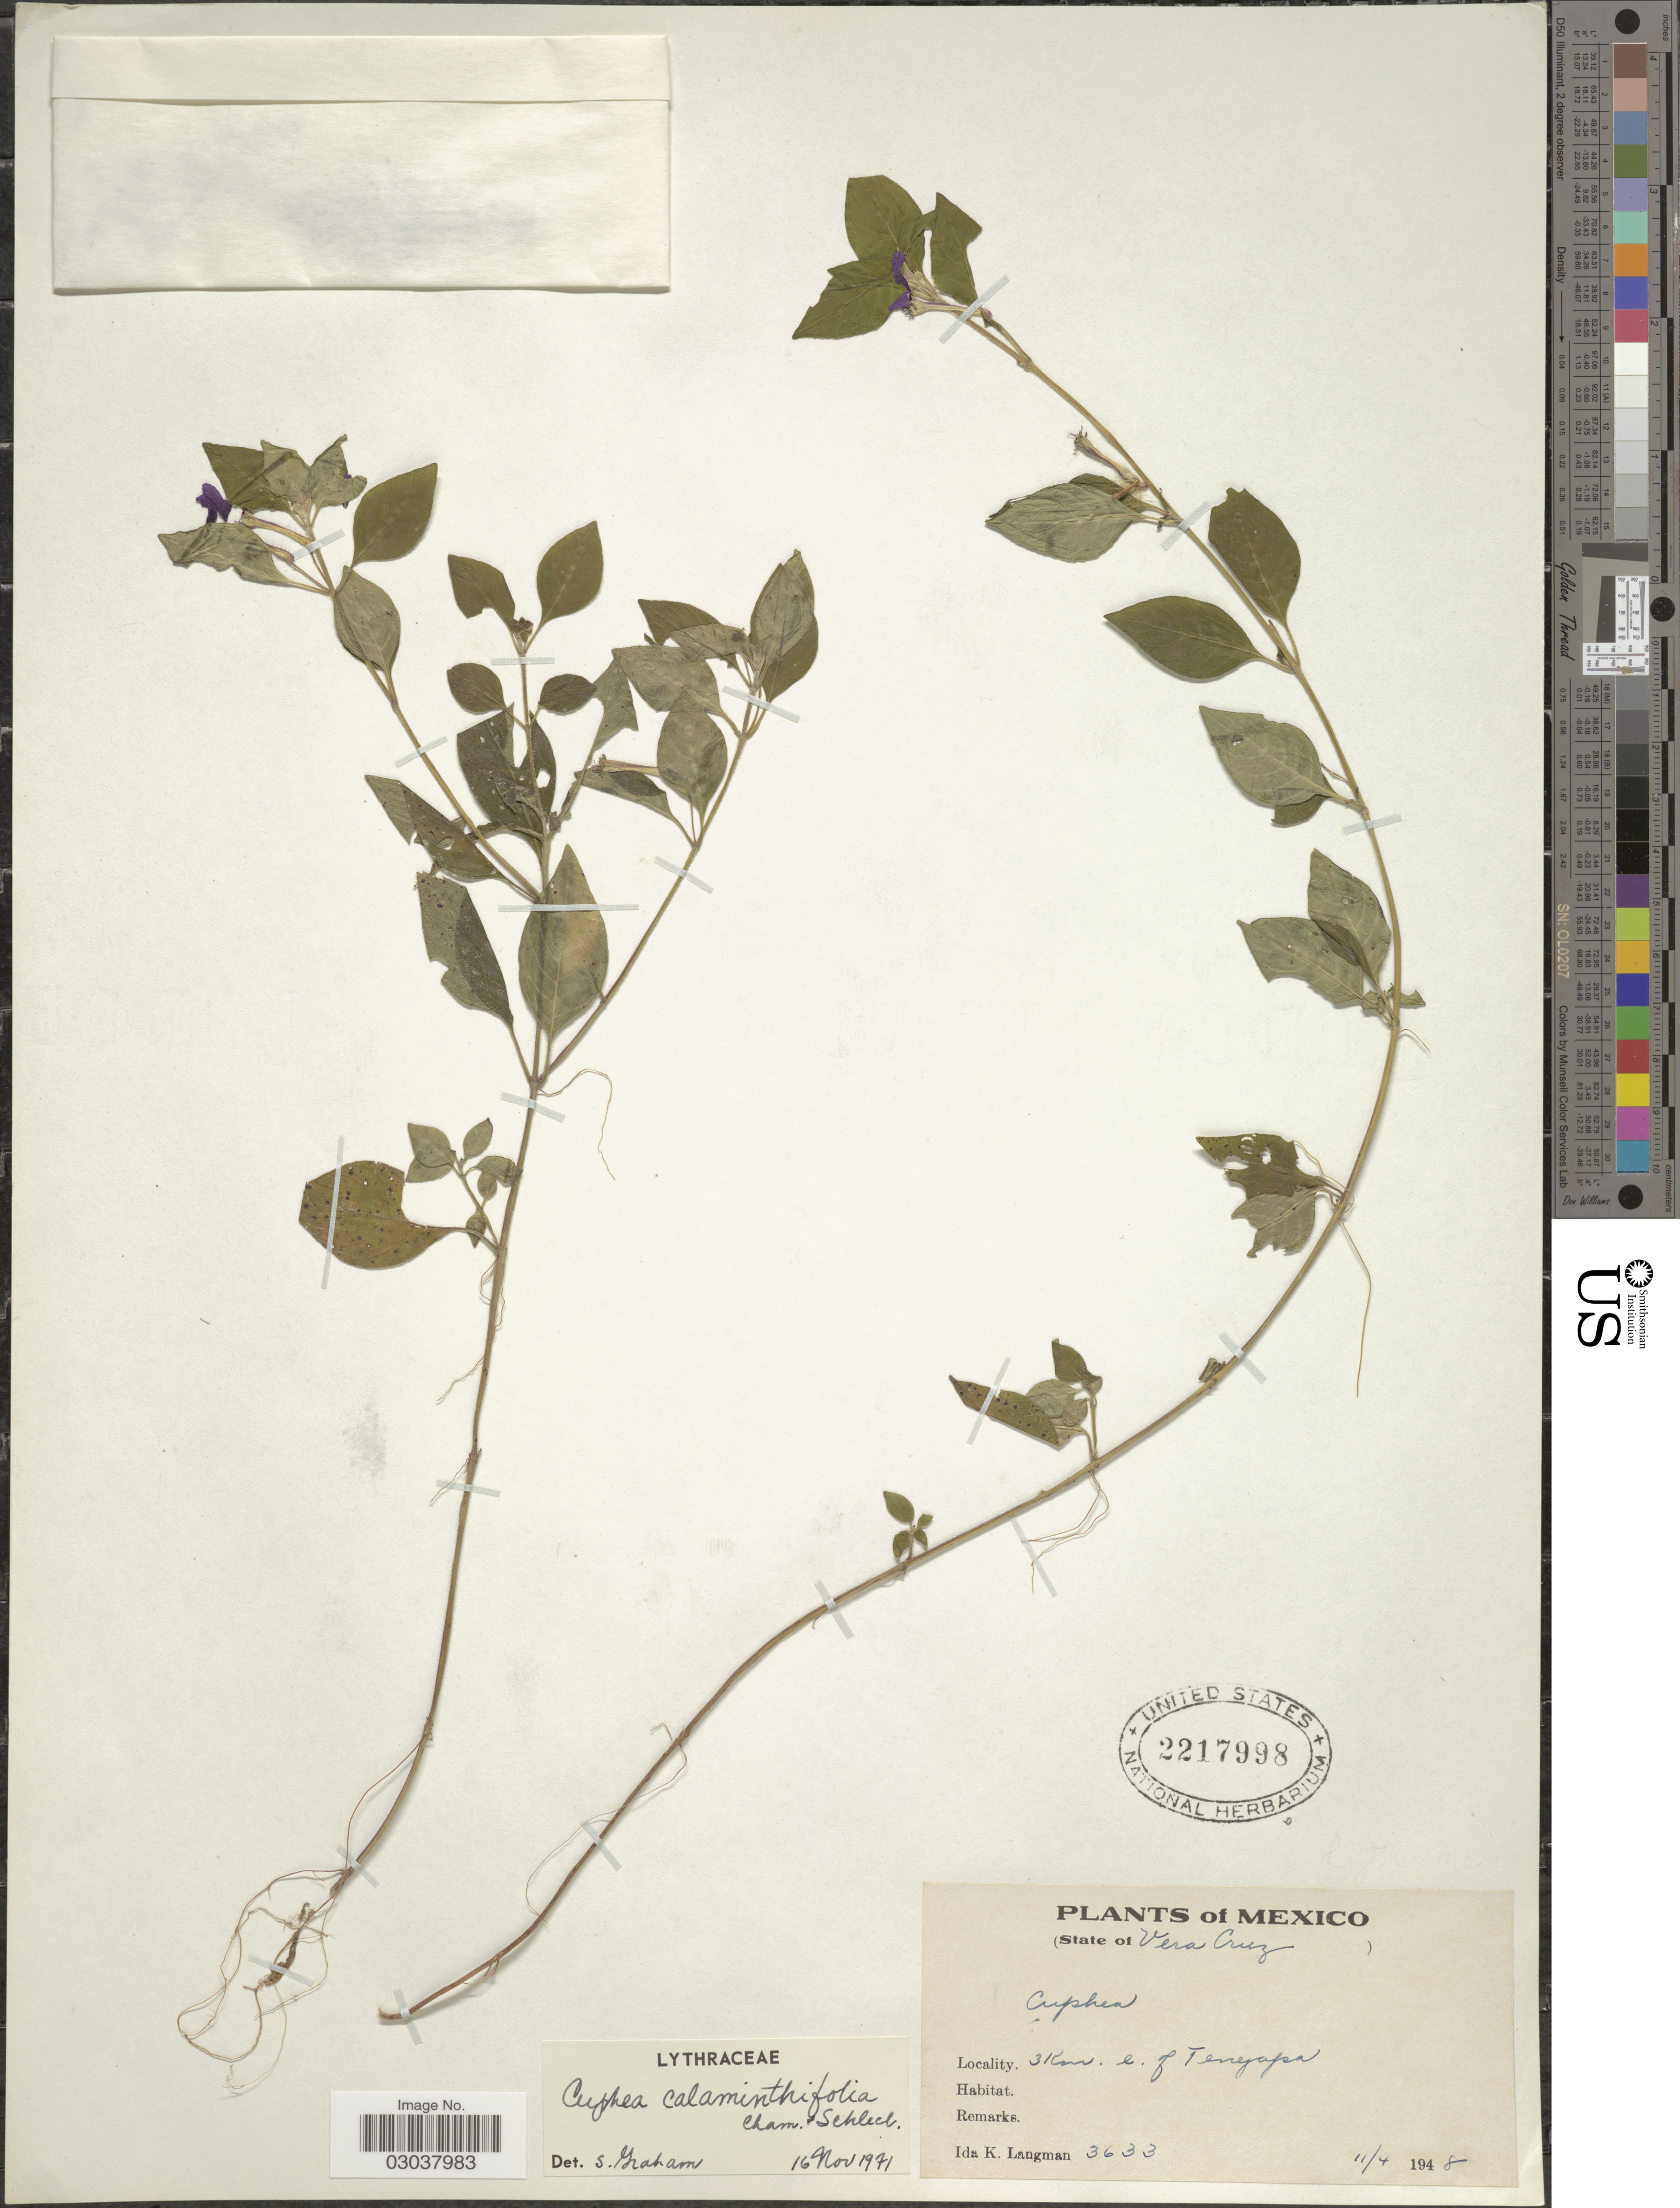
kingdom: Plantae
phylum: Tracheophyta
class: Magnoliopsida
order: Myrtales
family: Lythraceae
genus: Cuphea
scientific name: Cuphea calaminthifolia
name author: Schltdl.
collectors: I. K. Langman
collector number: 3633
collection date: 1948-04-11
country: Mexico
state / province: Veracruz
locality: State of Vera Cruz. 3 Km. e. of Tenejapa.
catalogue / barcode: US 2217998